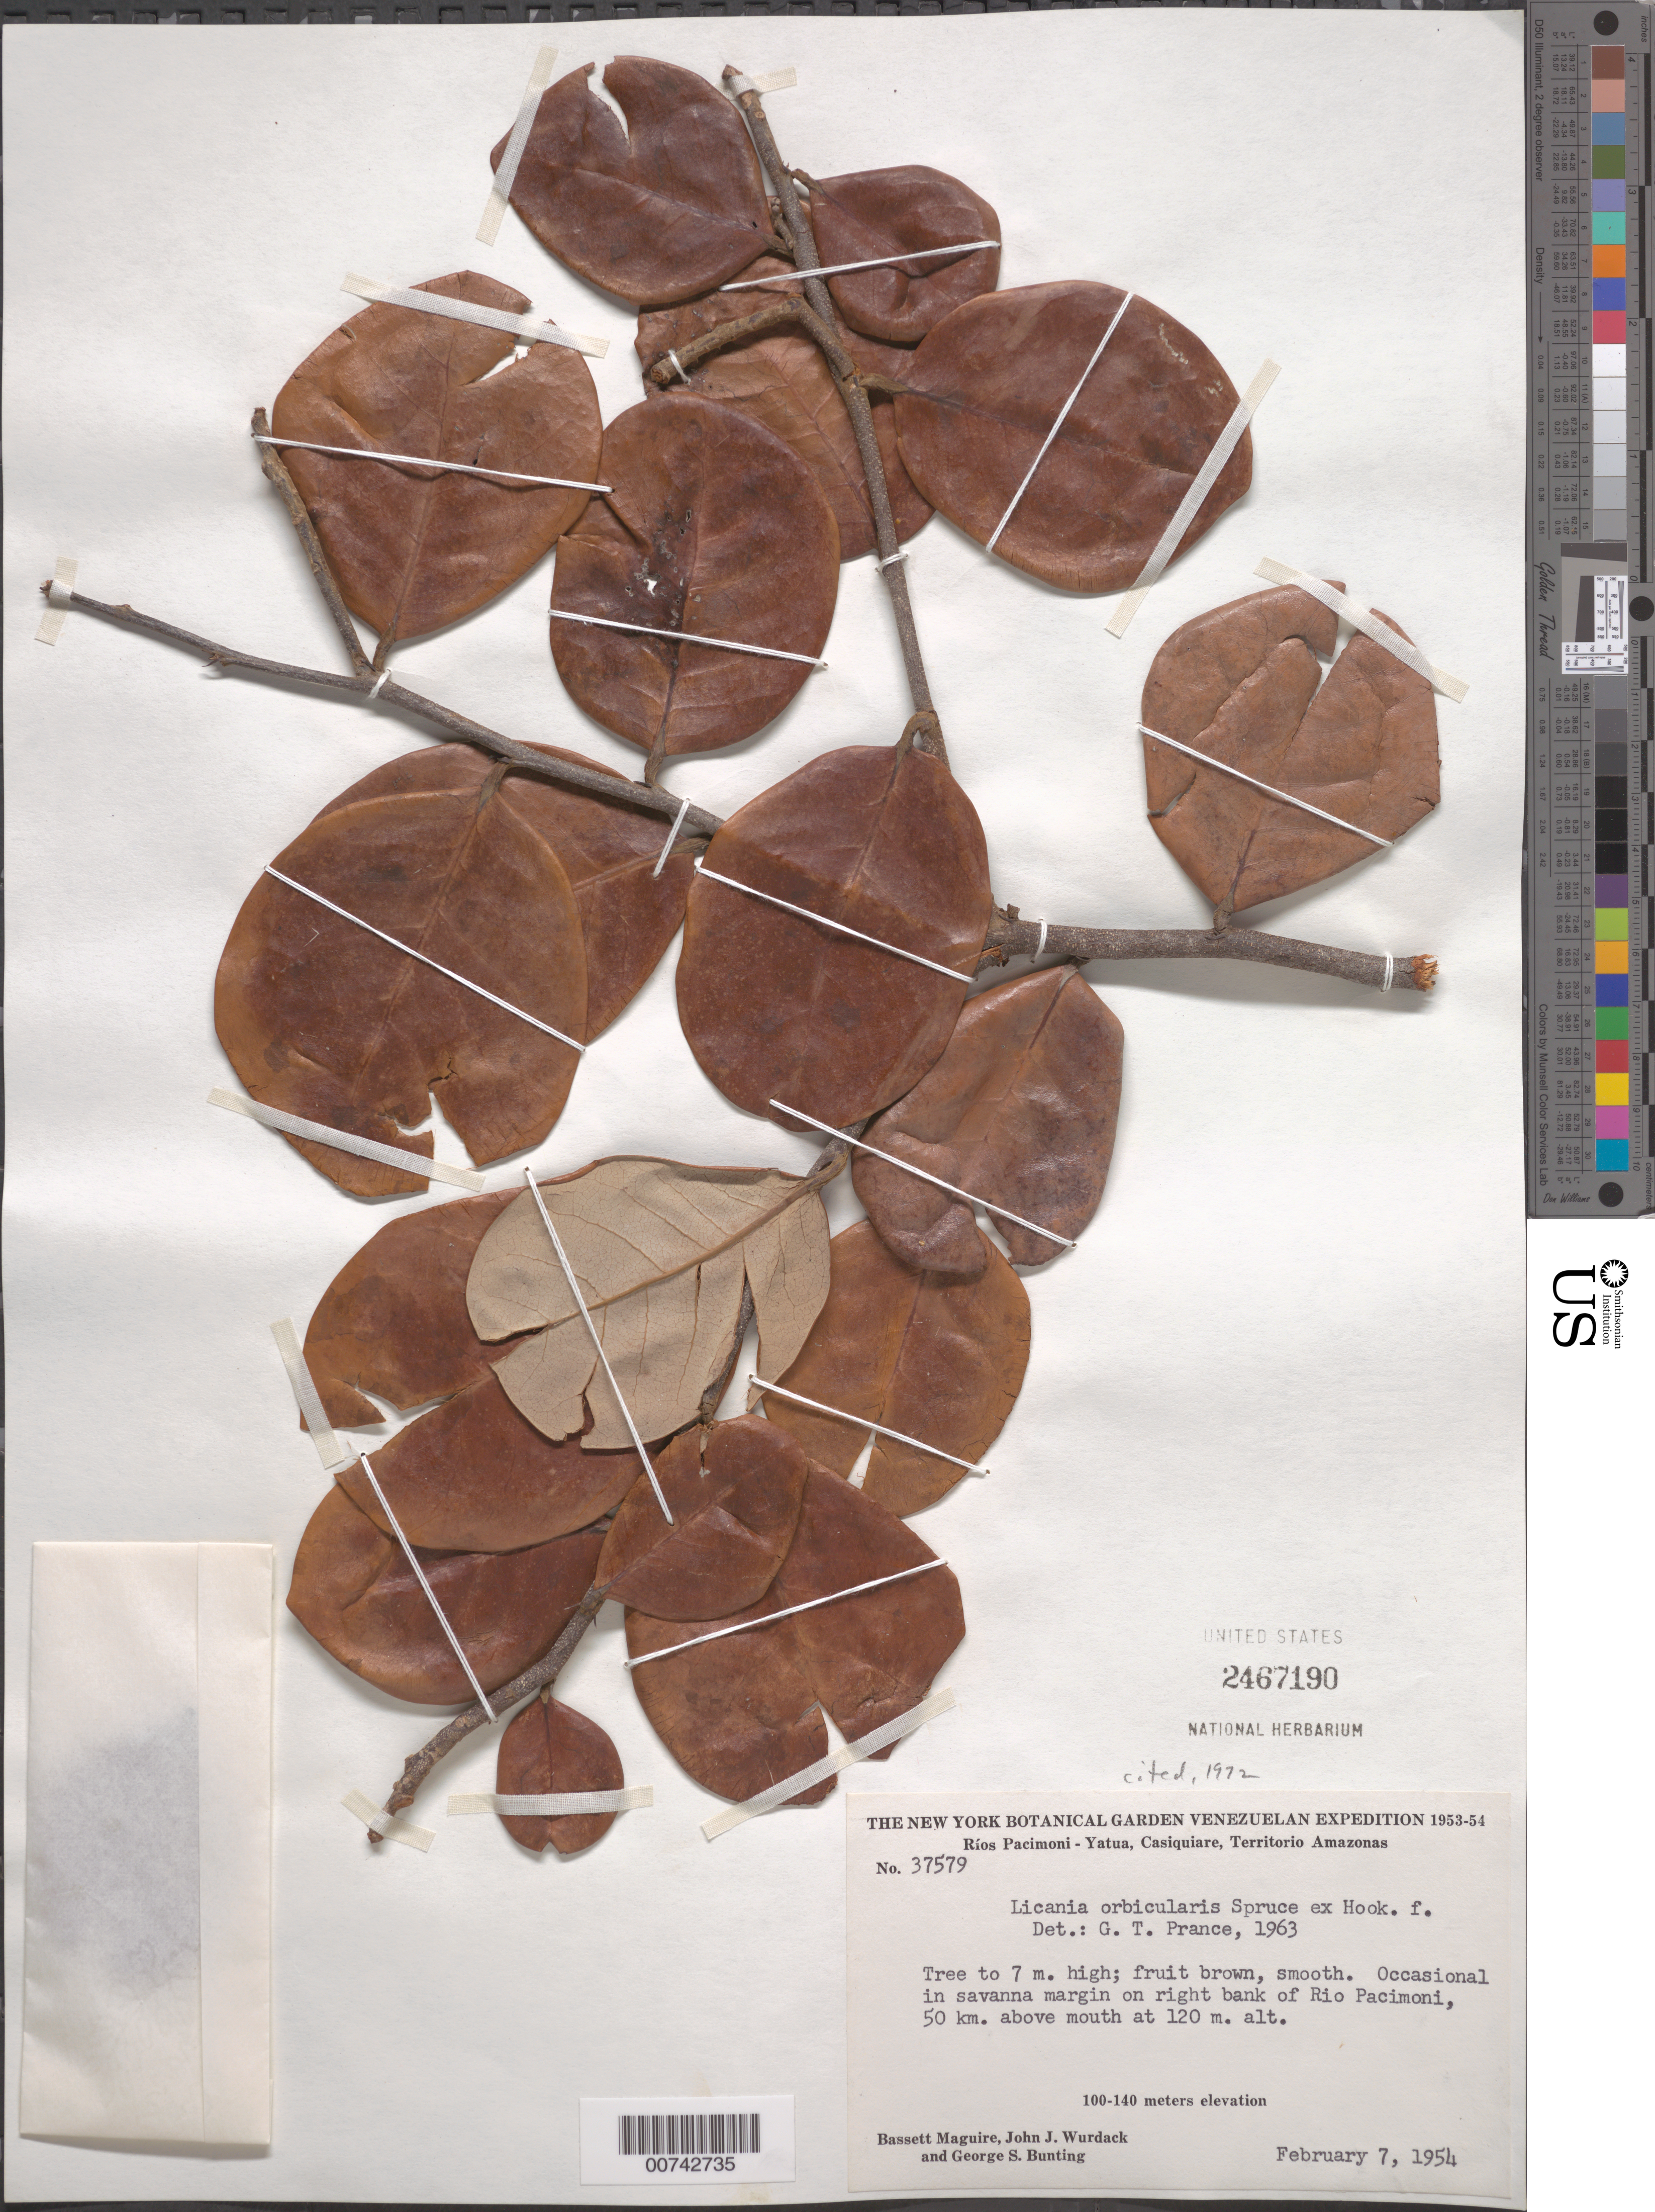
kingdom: Plantae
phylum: Tracheophyta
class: Magnoliopsida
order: Malpighiales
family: Chrysobalanaceae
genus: Licania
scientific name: Licania orbicularis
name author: Spruce ex Hook. f.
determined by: Prance, G. T.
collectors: B. Maguire, J. J. Wurdack & G. S. Bunting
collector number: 37579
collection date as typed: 7-Feb-54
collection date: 1954-02-07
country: Venezuela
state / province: Amazonas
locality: Río Pacimoni, 50 km above mouth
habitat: Savanna margin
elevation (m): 120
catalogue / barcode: US 2467190